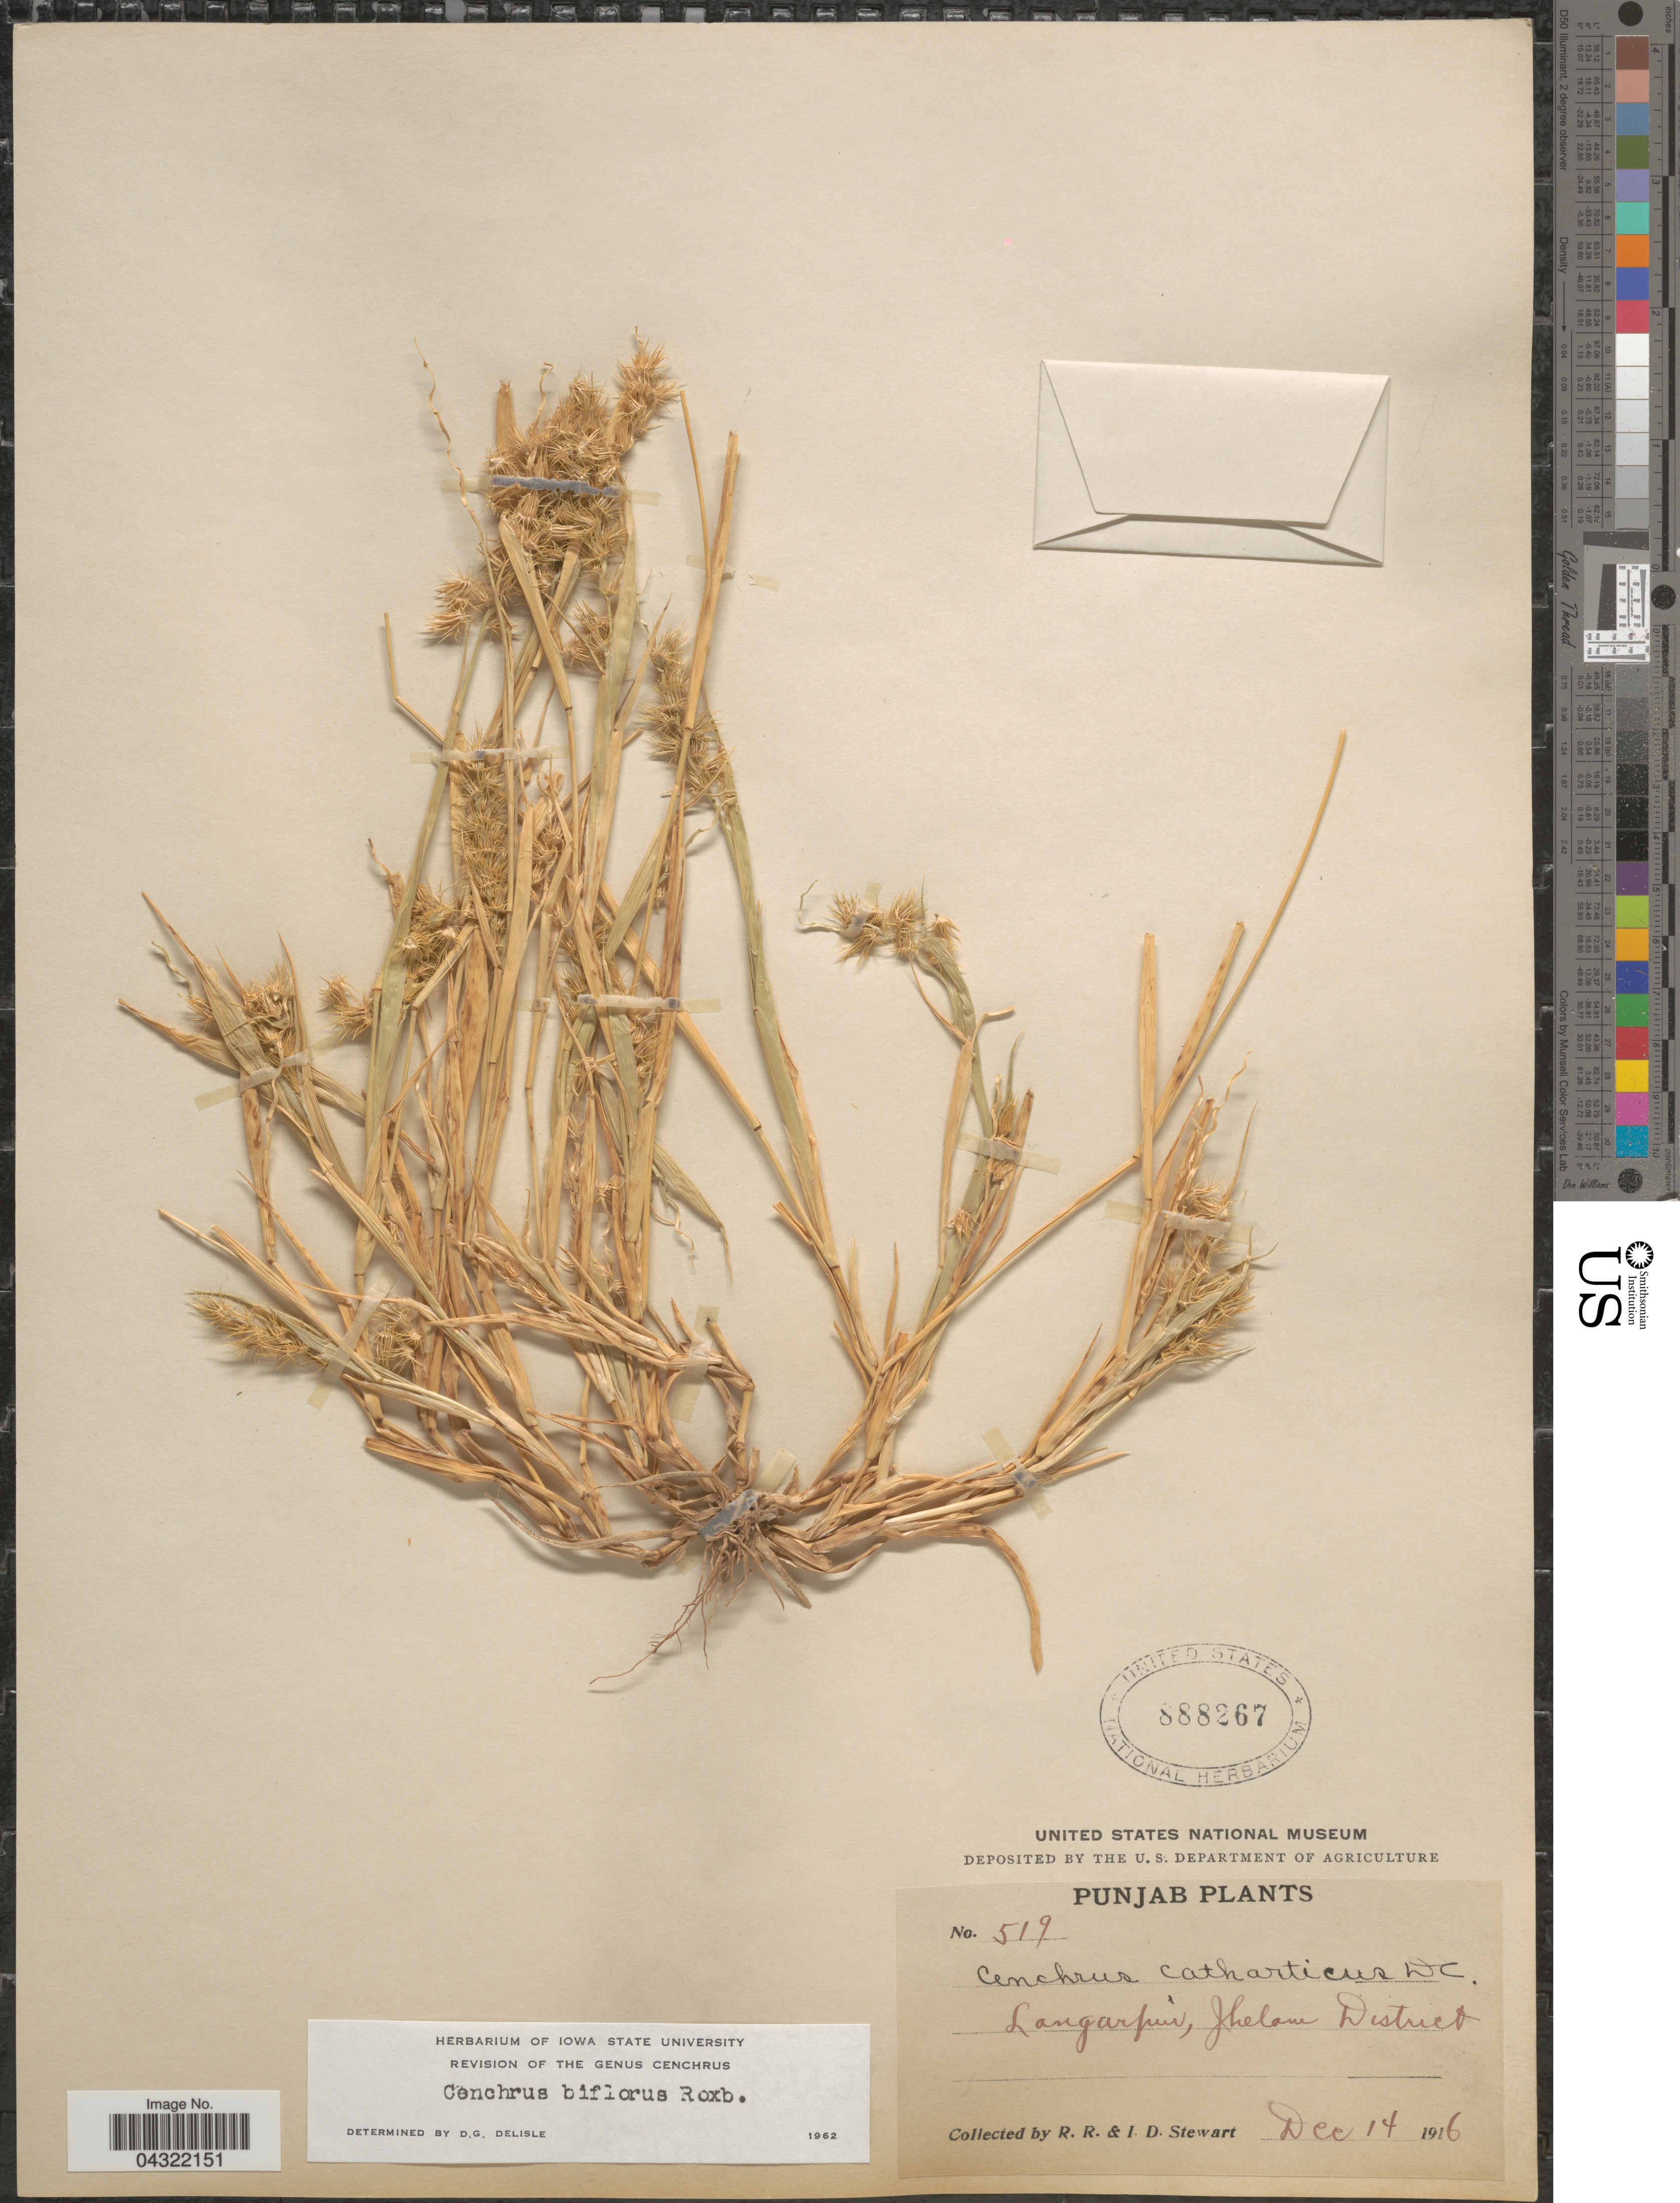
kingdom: Plantae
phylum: Tracheophyta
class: Liliopsida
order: Poales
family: Poaceae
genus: Cenchrus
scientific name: Cenchrus biflorus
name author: Roxb.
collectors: R. Stewart & I. Stewart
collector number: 519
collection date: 1916-12-14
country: Pakistan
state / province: Punjab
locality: Langarpur, Jhelam District.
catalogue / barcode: US 888267